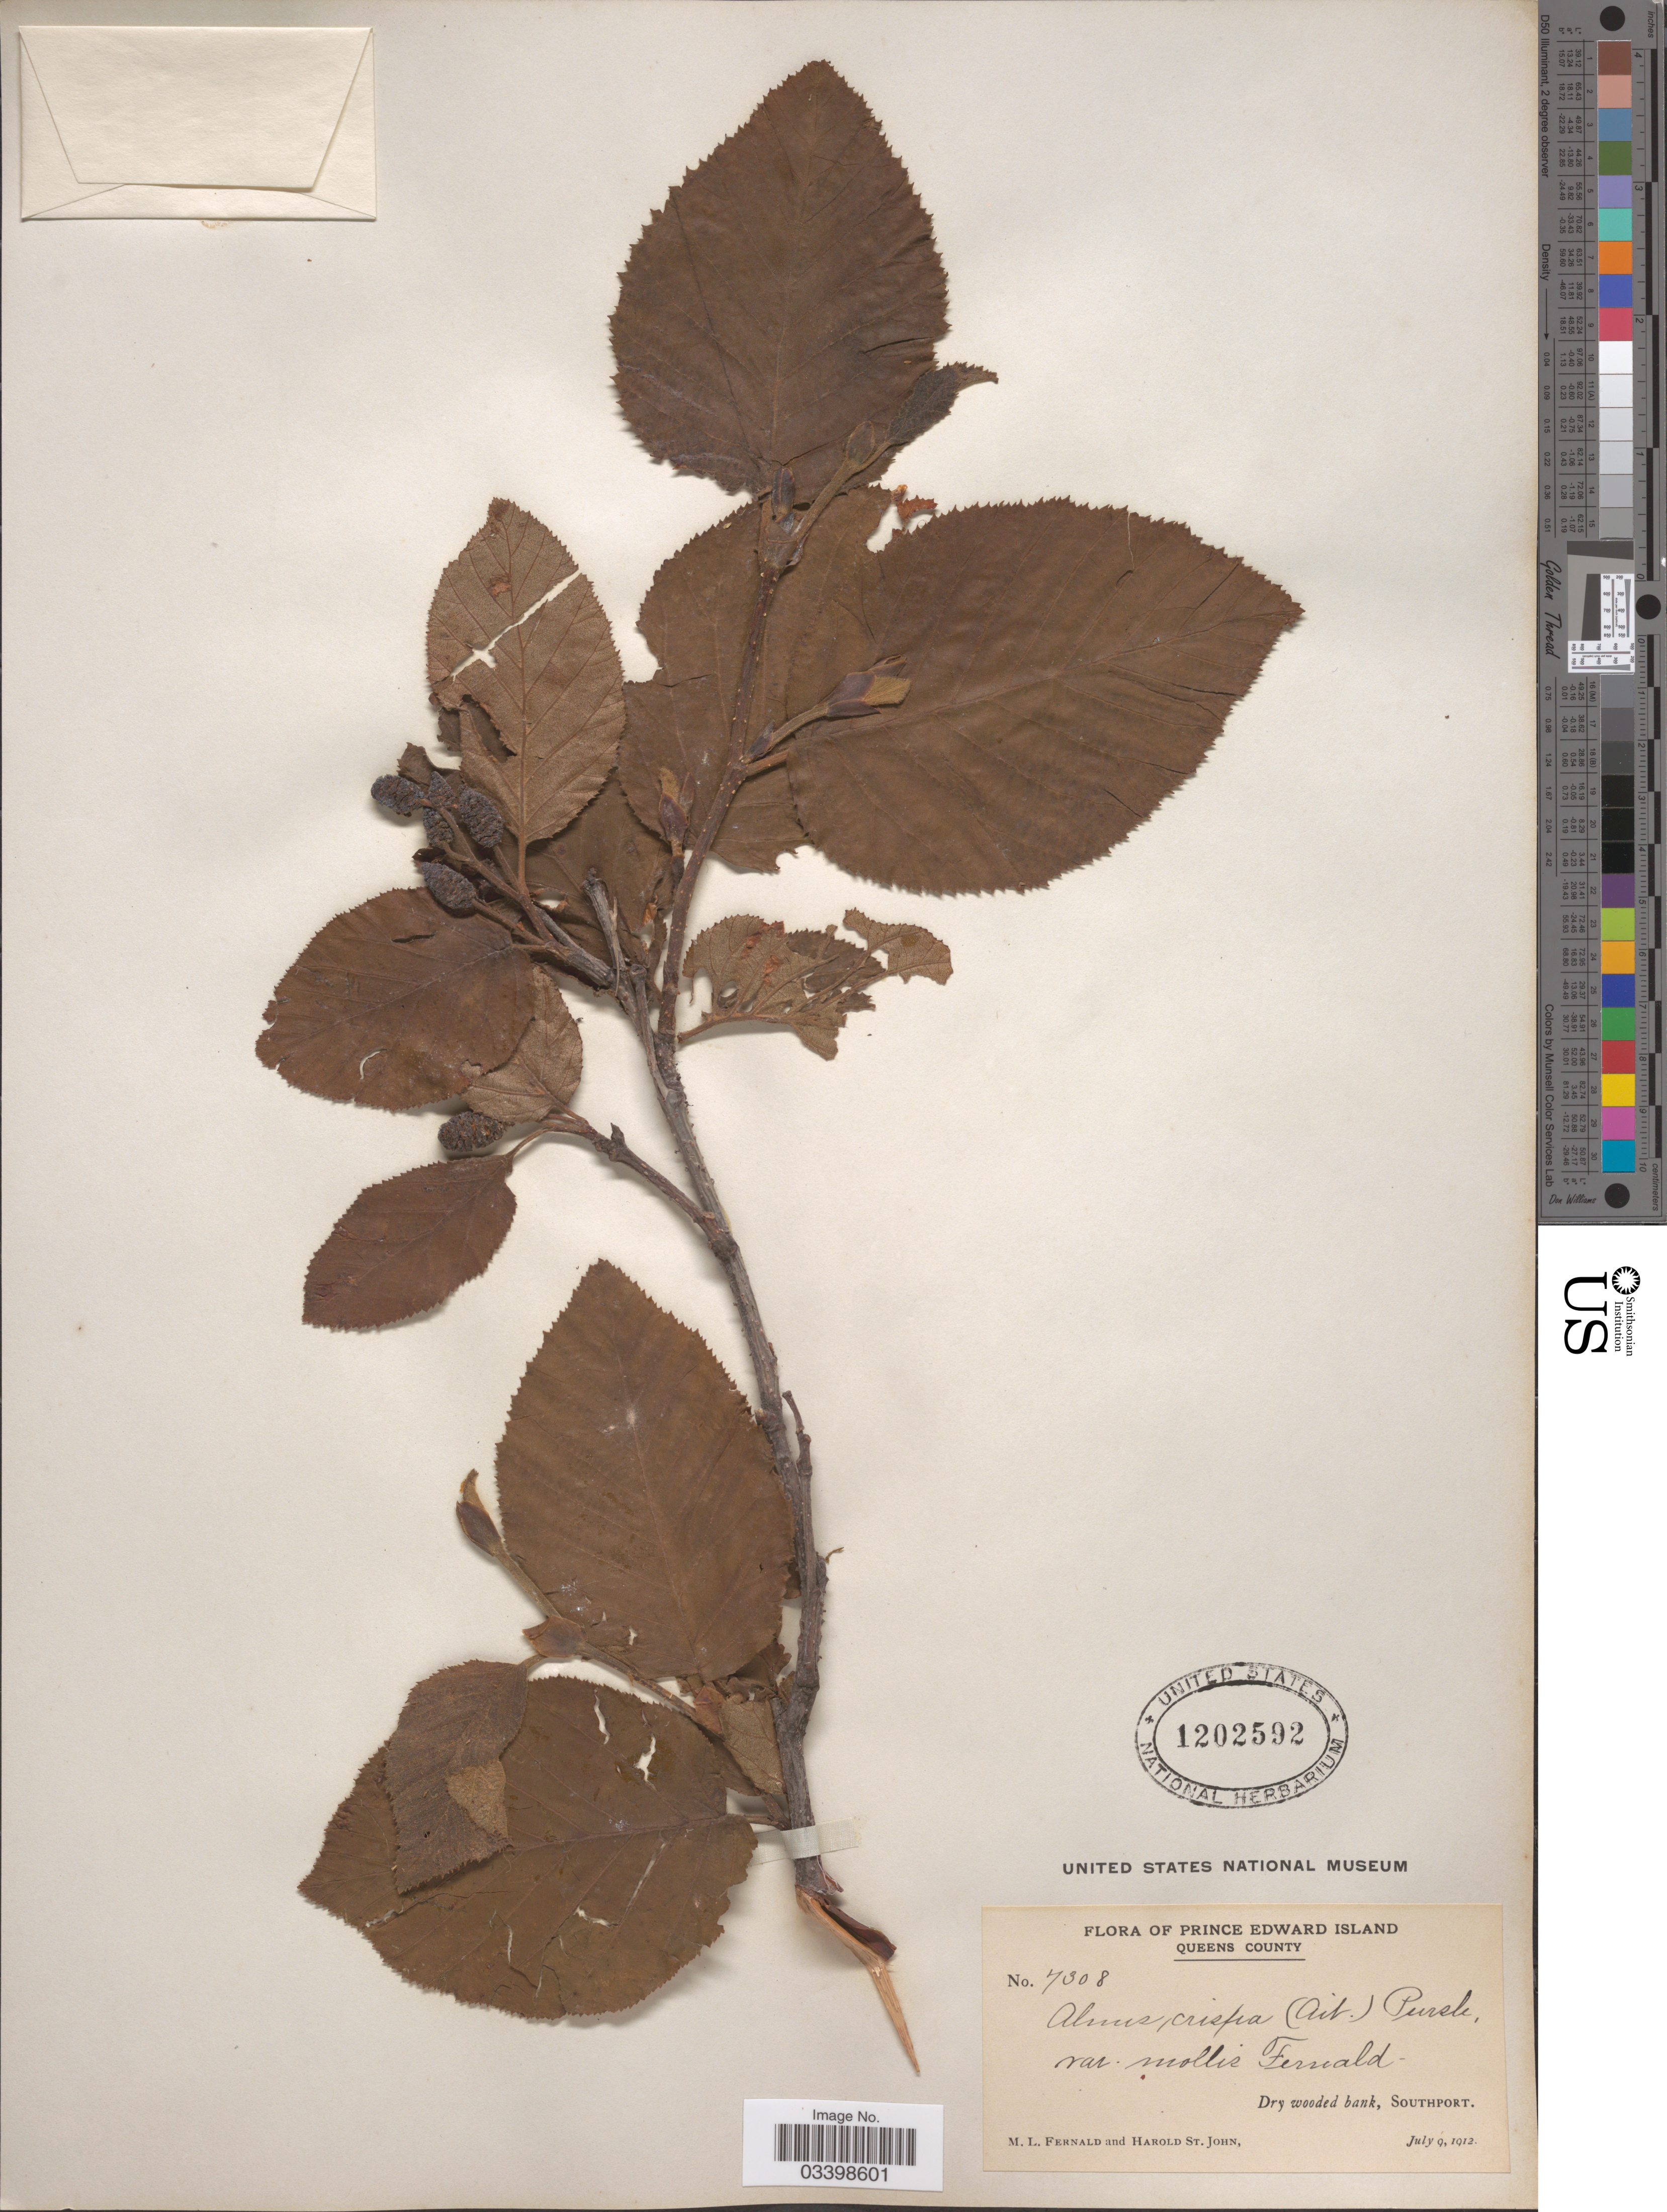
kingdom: Plantae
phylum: Tracheophyta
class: Magnoliopsida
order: Fagales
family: Betulaceae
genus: Alnus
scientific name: Alnus viridis subsp. crispa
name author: (Aiton) Turrill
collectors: M. L. Fernald & H. St. John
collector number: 7308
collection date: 1912-07-09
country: Canada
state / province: Prince Edward Island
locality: Queens County. Southport.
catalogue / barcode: US 1202592